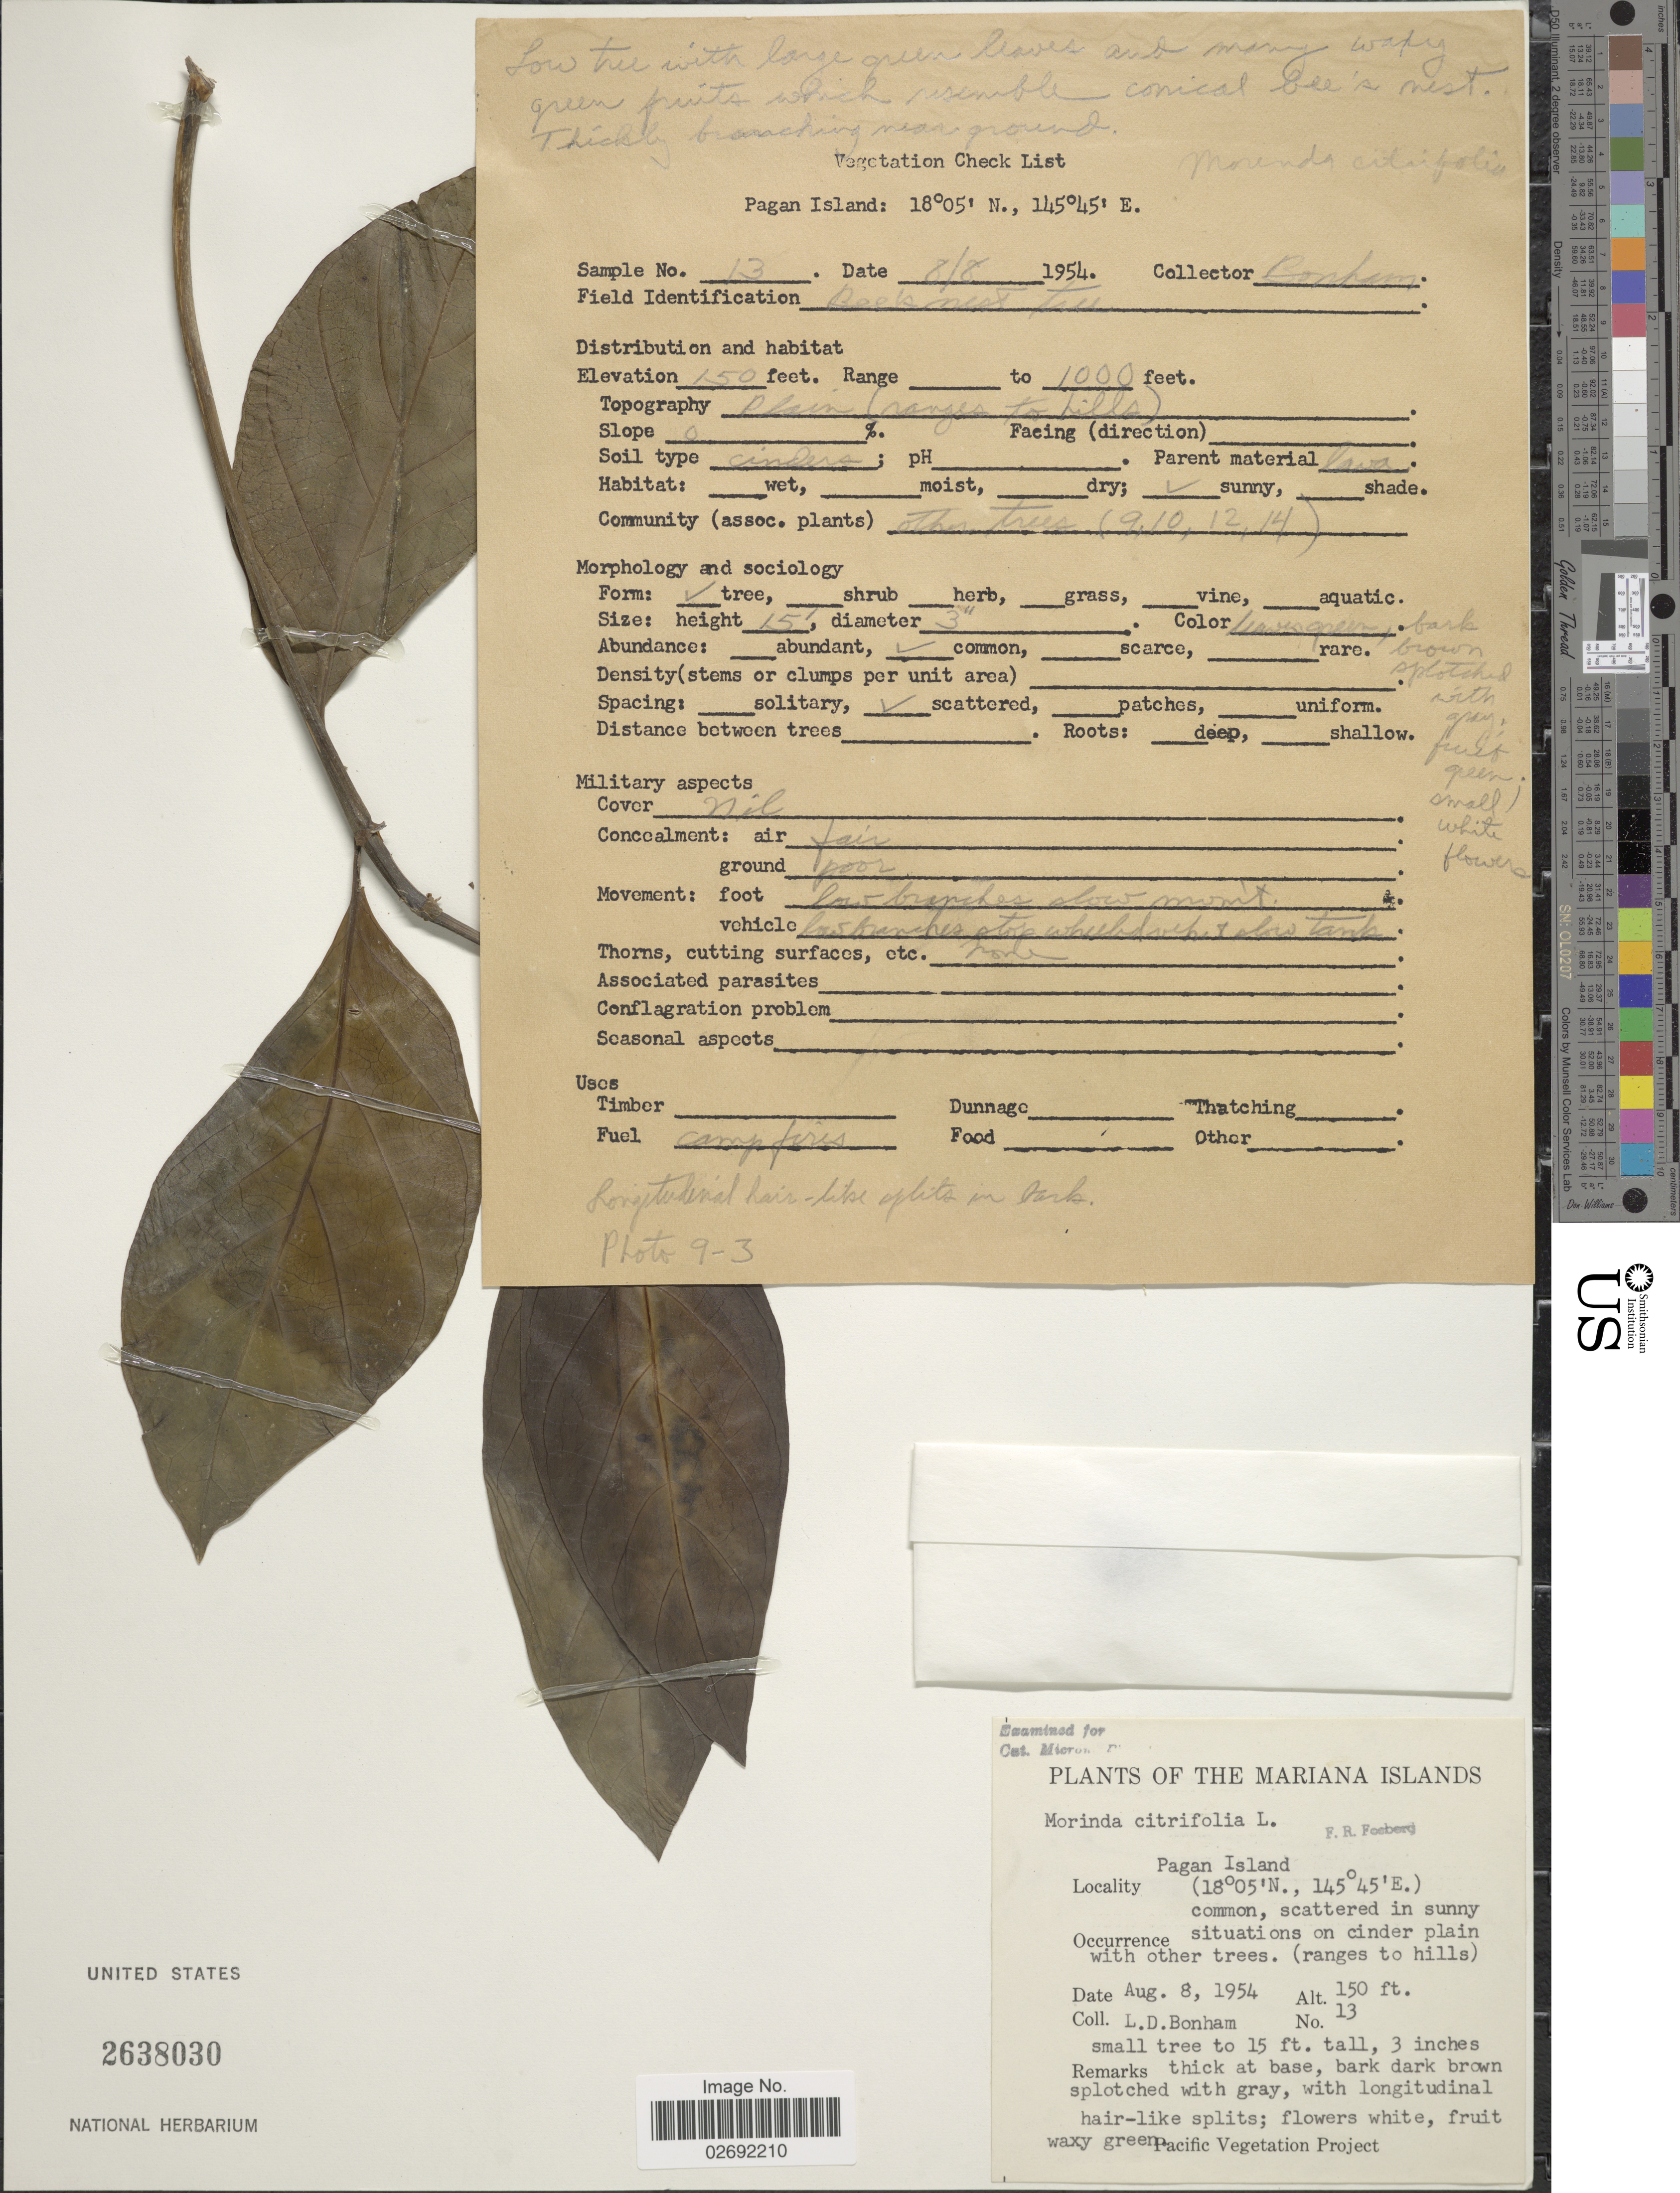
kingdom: Plantae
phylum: Tracheophyta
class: Magnoliopsida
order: Gentianales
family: Rubiaceae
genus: Morinda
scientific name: Morinda citrifolia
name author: L.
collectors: L. D. Bonham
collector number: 13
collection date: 1954-08-08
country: Northern Mariana Islands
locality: Mariana Islands. Pagan Island.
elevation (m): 46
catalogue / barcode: US 2638030